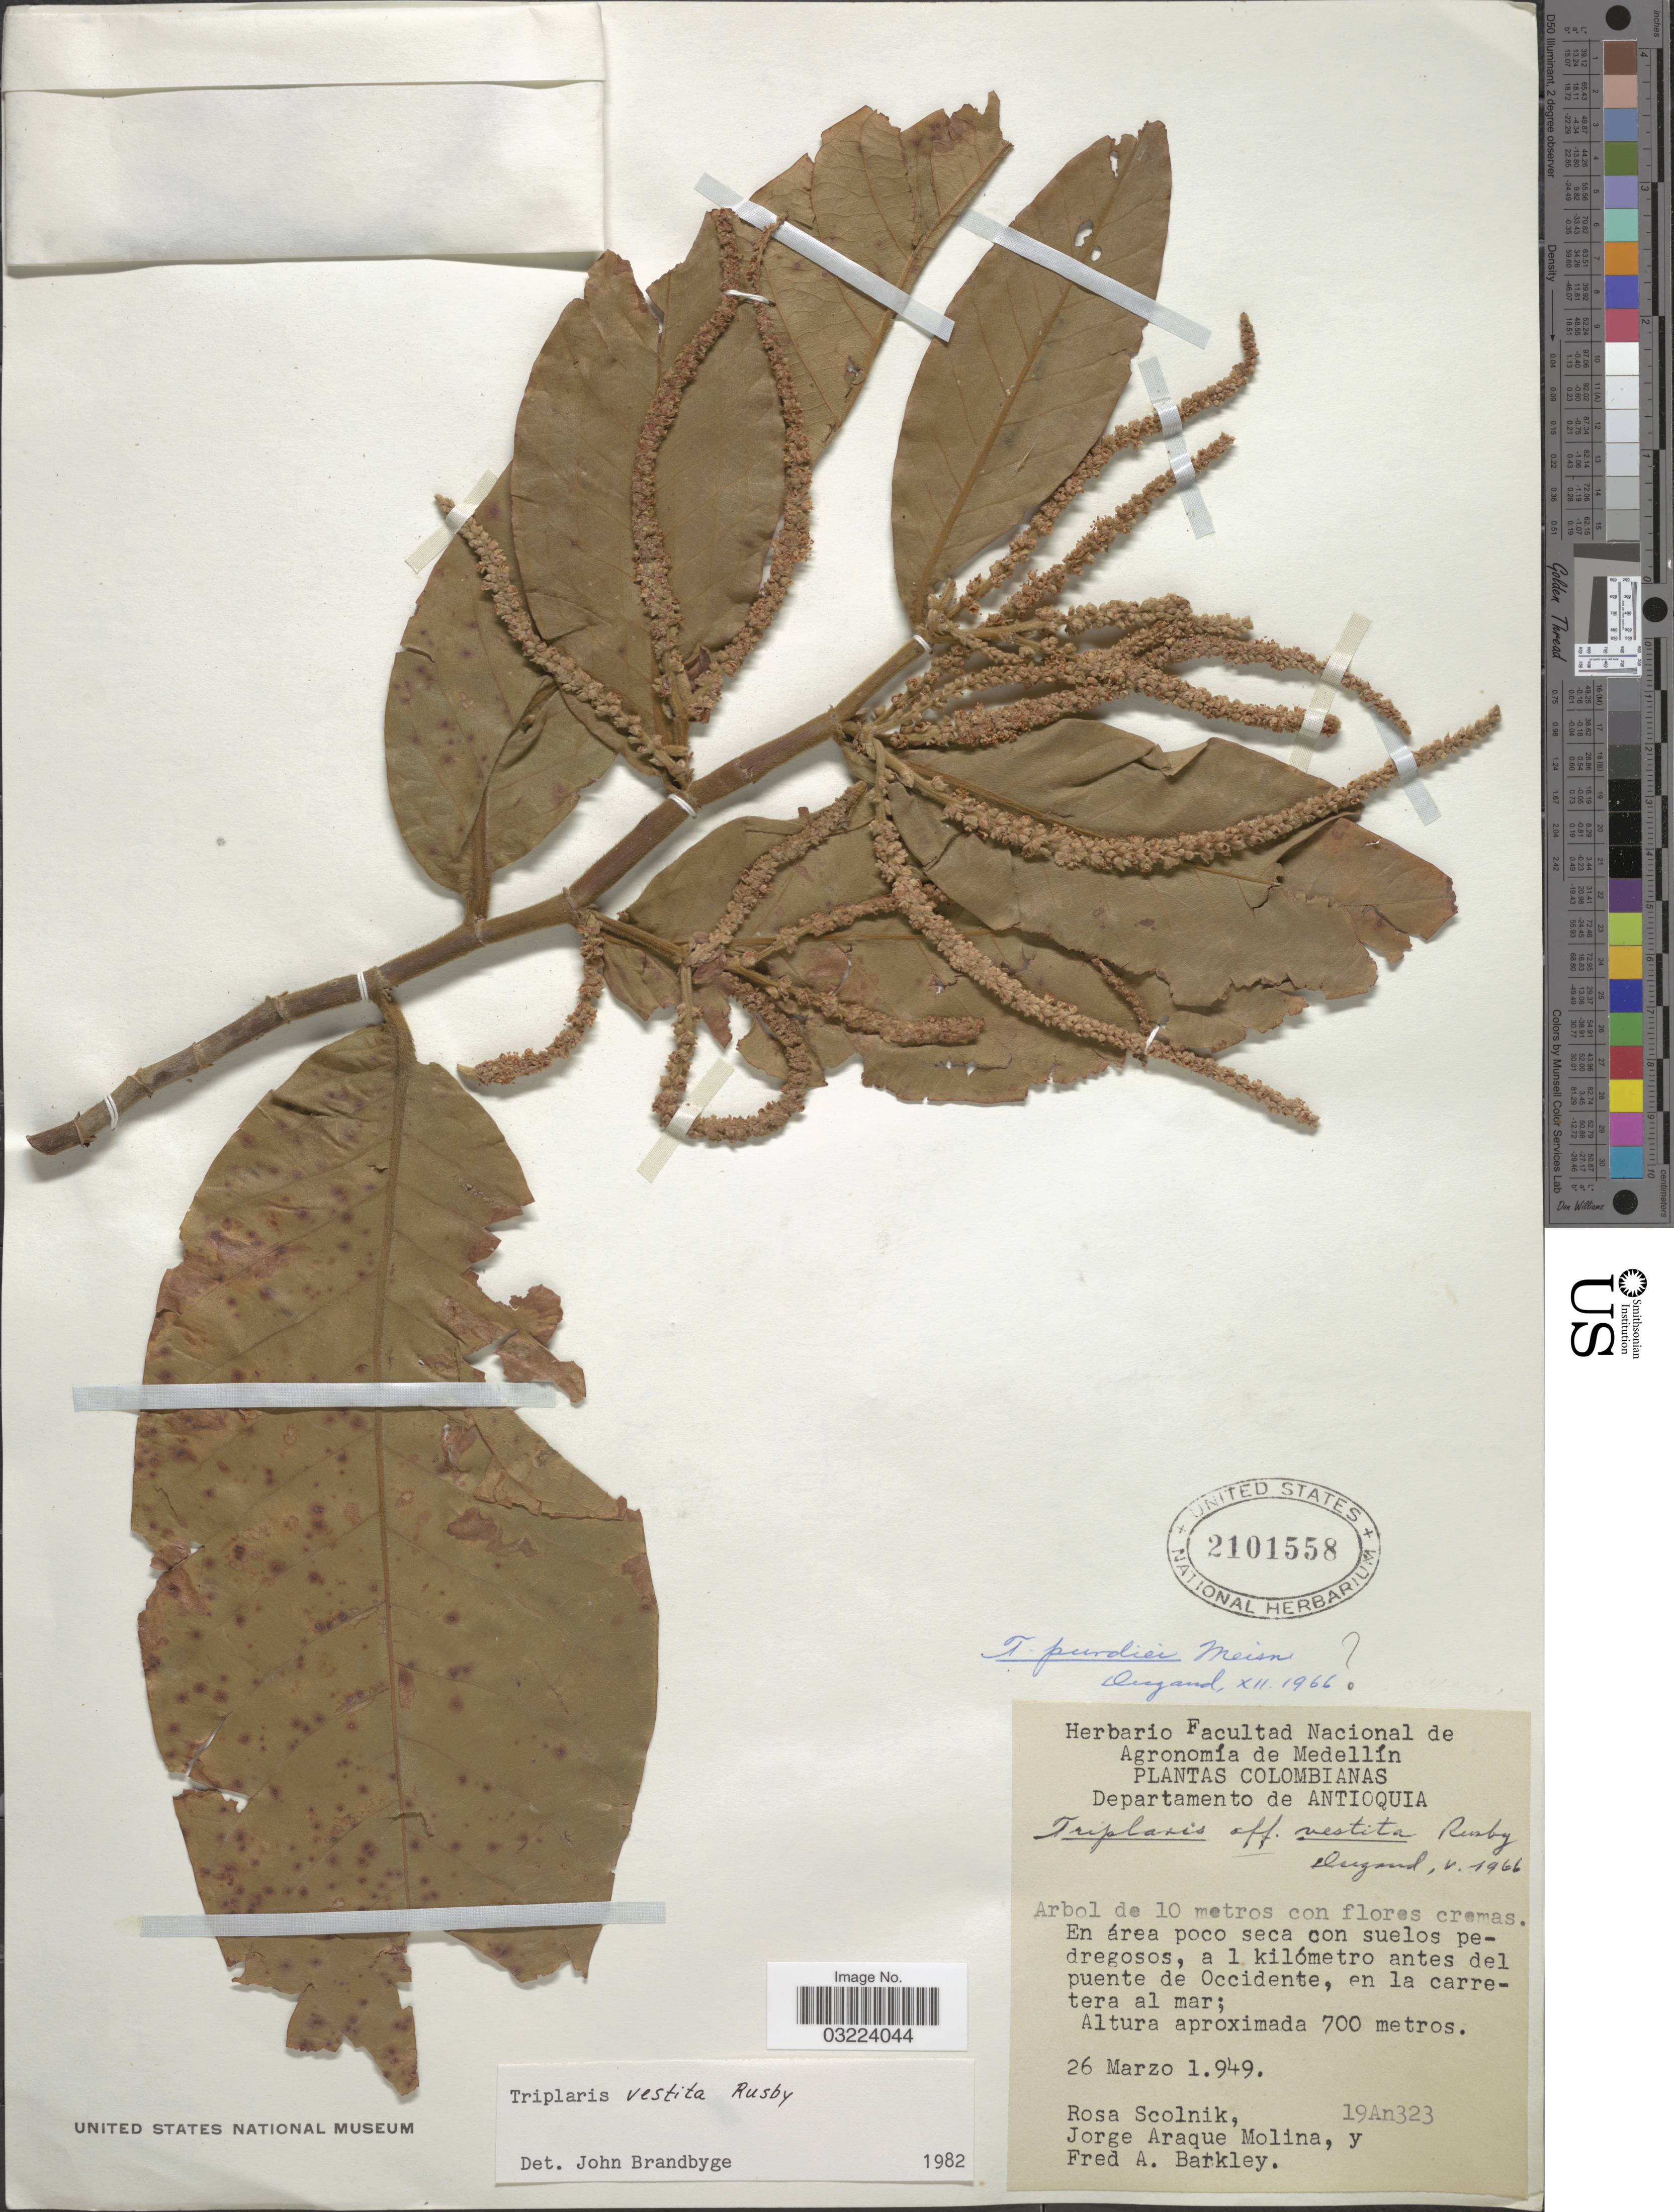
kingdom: Plantae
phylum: Tracheophyta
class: Magnoliopsida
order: Caryophyllales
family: Polygonaceae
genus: Triplaris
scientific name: Triplaris vestita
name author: Rusby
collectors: R. Scolnik, J. A. Molina & F. A. Barkley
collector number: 19An23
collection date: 1949-03-26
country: Colombia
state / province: Antioquia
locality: Departamento de Antioquia, En área poco seca con suelos pedregosos, a 1 kilómetro antes del puente de Occidente, en la carretera al mar.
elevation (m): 700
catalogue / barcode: US 2101558